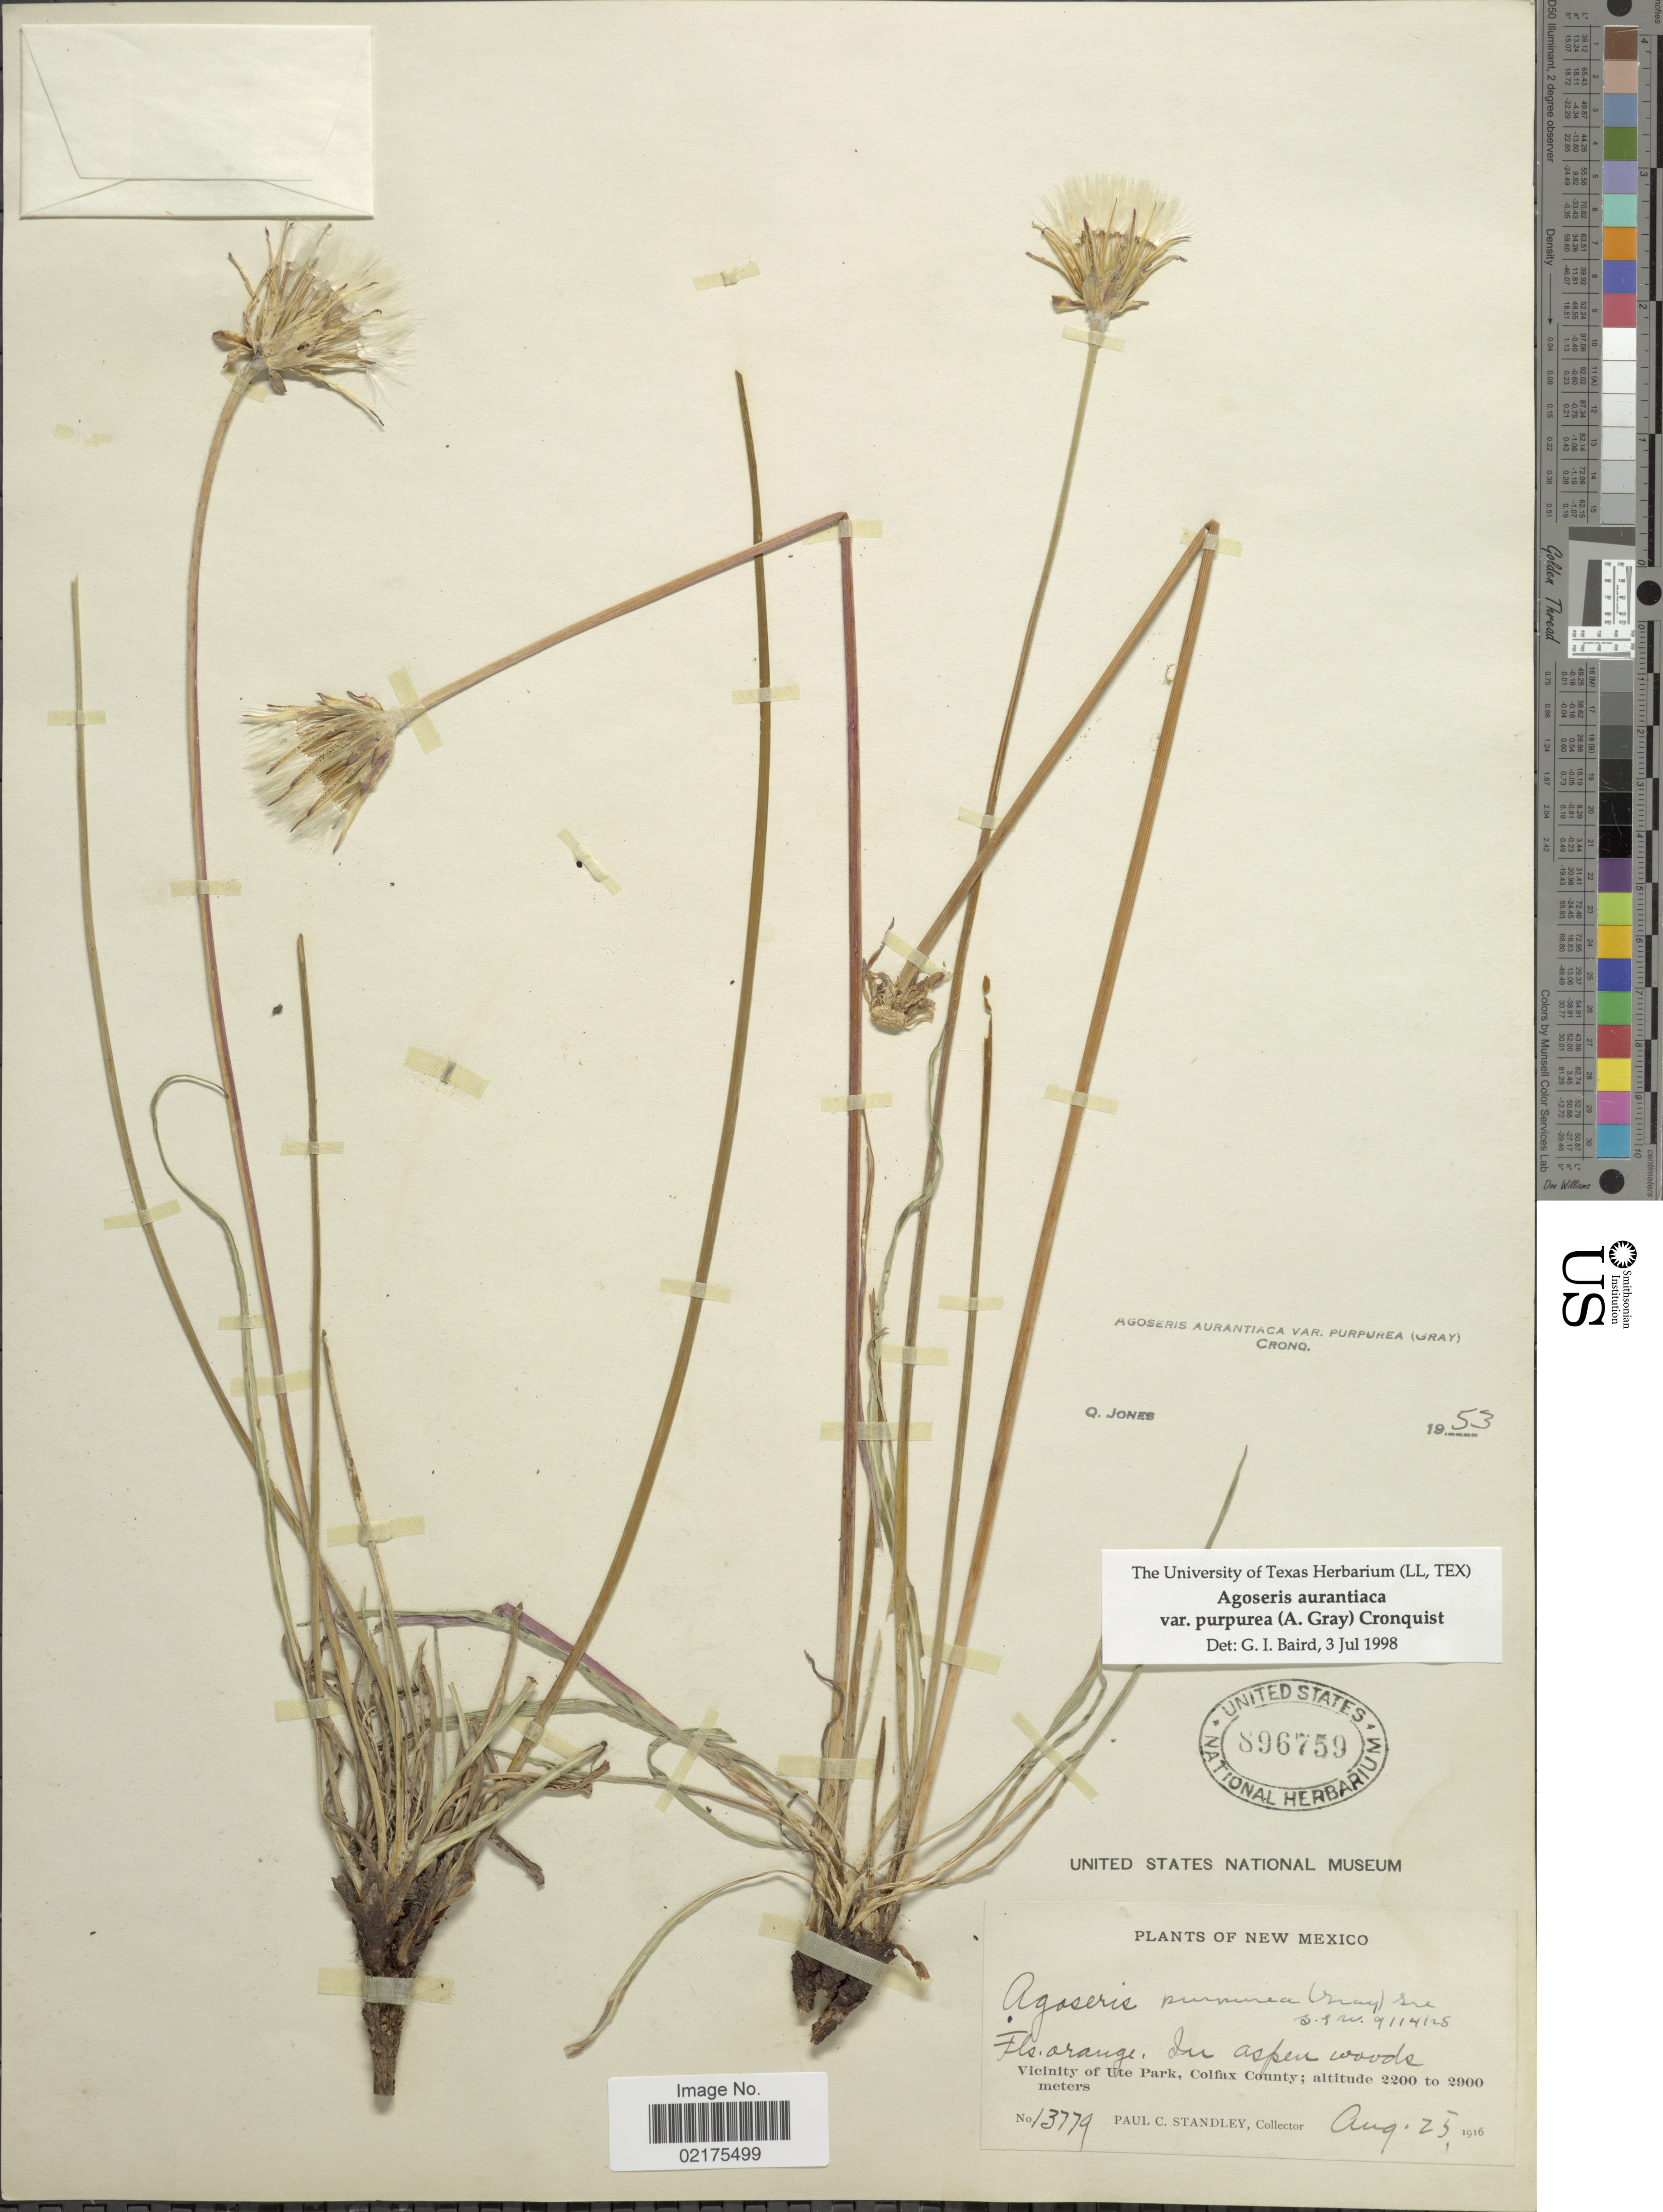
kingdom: Plantae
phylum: Tracheophyta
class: Magnoliopsida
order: Asterales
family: Asteraceae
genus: Agoseris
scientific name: Agoseris aurantiaca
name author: (Hook.) Greene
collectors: P. C. Standley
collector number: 13779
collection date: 1916-08-25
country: United States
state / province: New Mexico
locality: Lu aspen woods, Vicinity of Ute Park, Colfax County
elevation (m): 2200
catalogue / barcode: US 896759